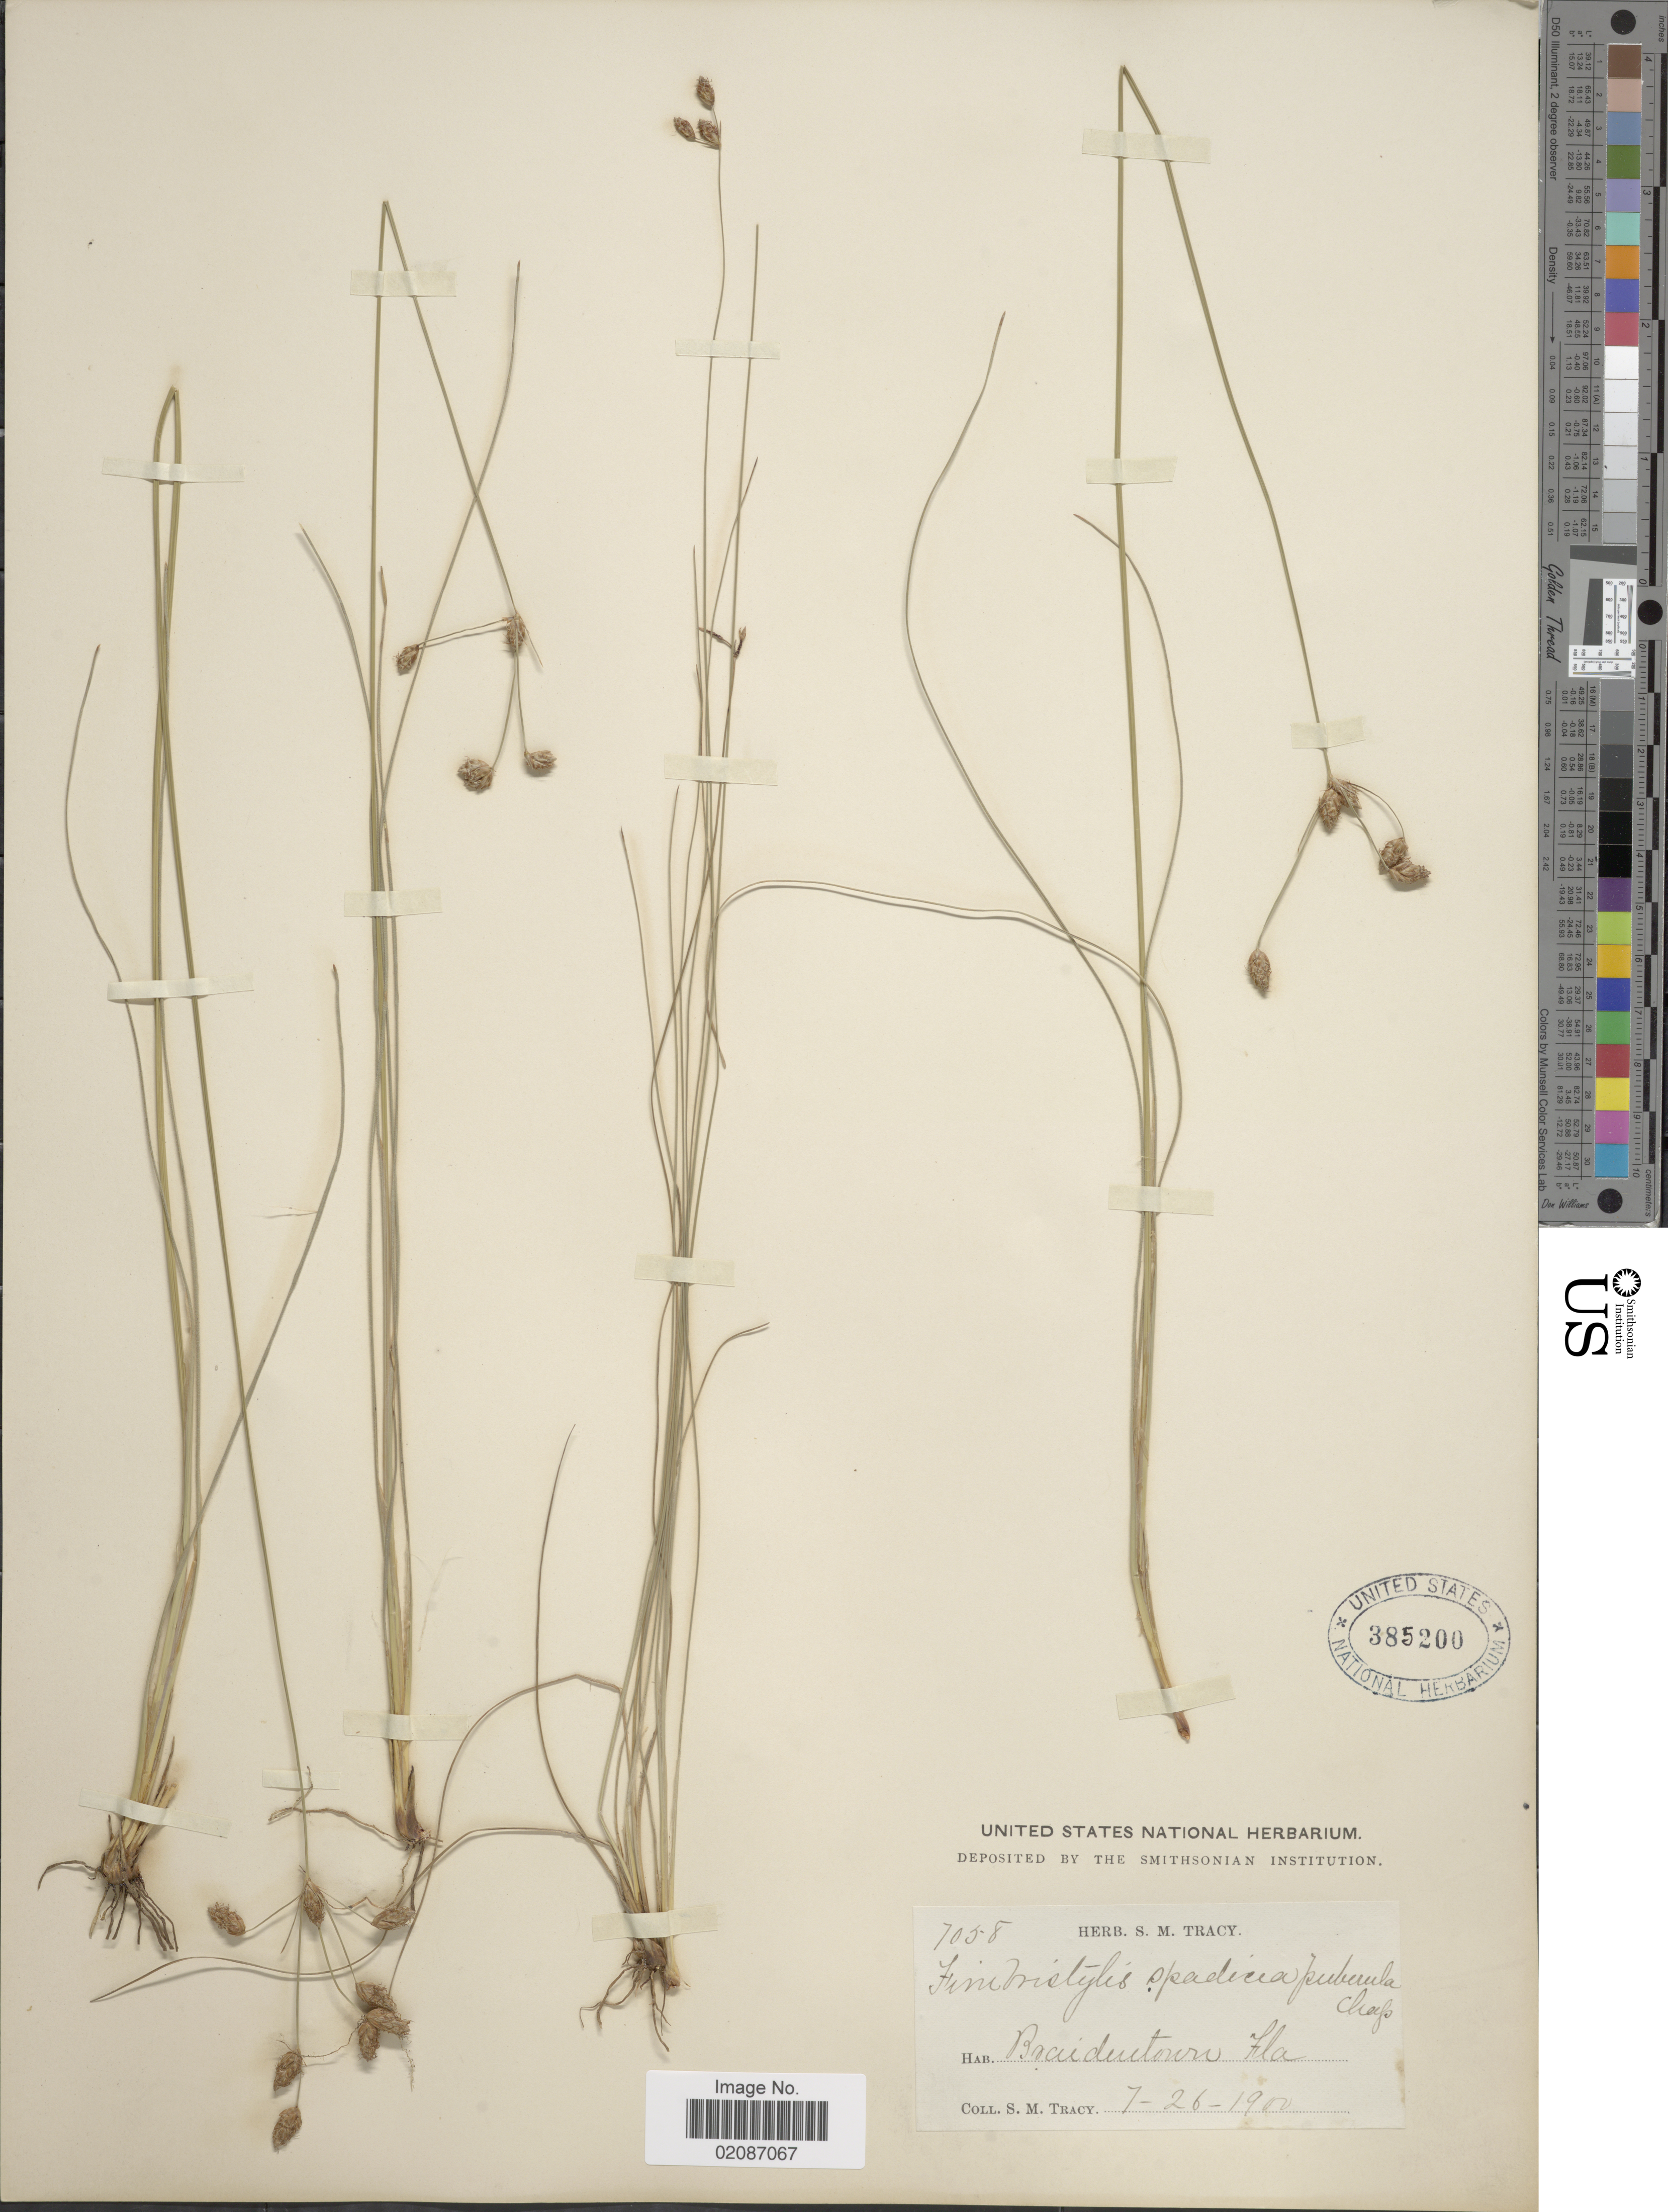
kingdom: Plantae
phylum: Tracheophyta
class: Liliopsida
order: Poales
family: Cyperaceae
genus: Fimbristylis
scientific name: Fimbristylis spadicea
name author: (L.) Vahl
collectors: S. M. Tracy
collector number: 7058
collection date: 1900-07-26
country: United States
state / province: Florida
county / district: Manatee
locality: Braidentown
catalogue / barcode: US 385200